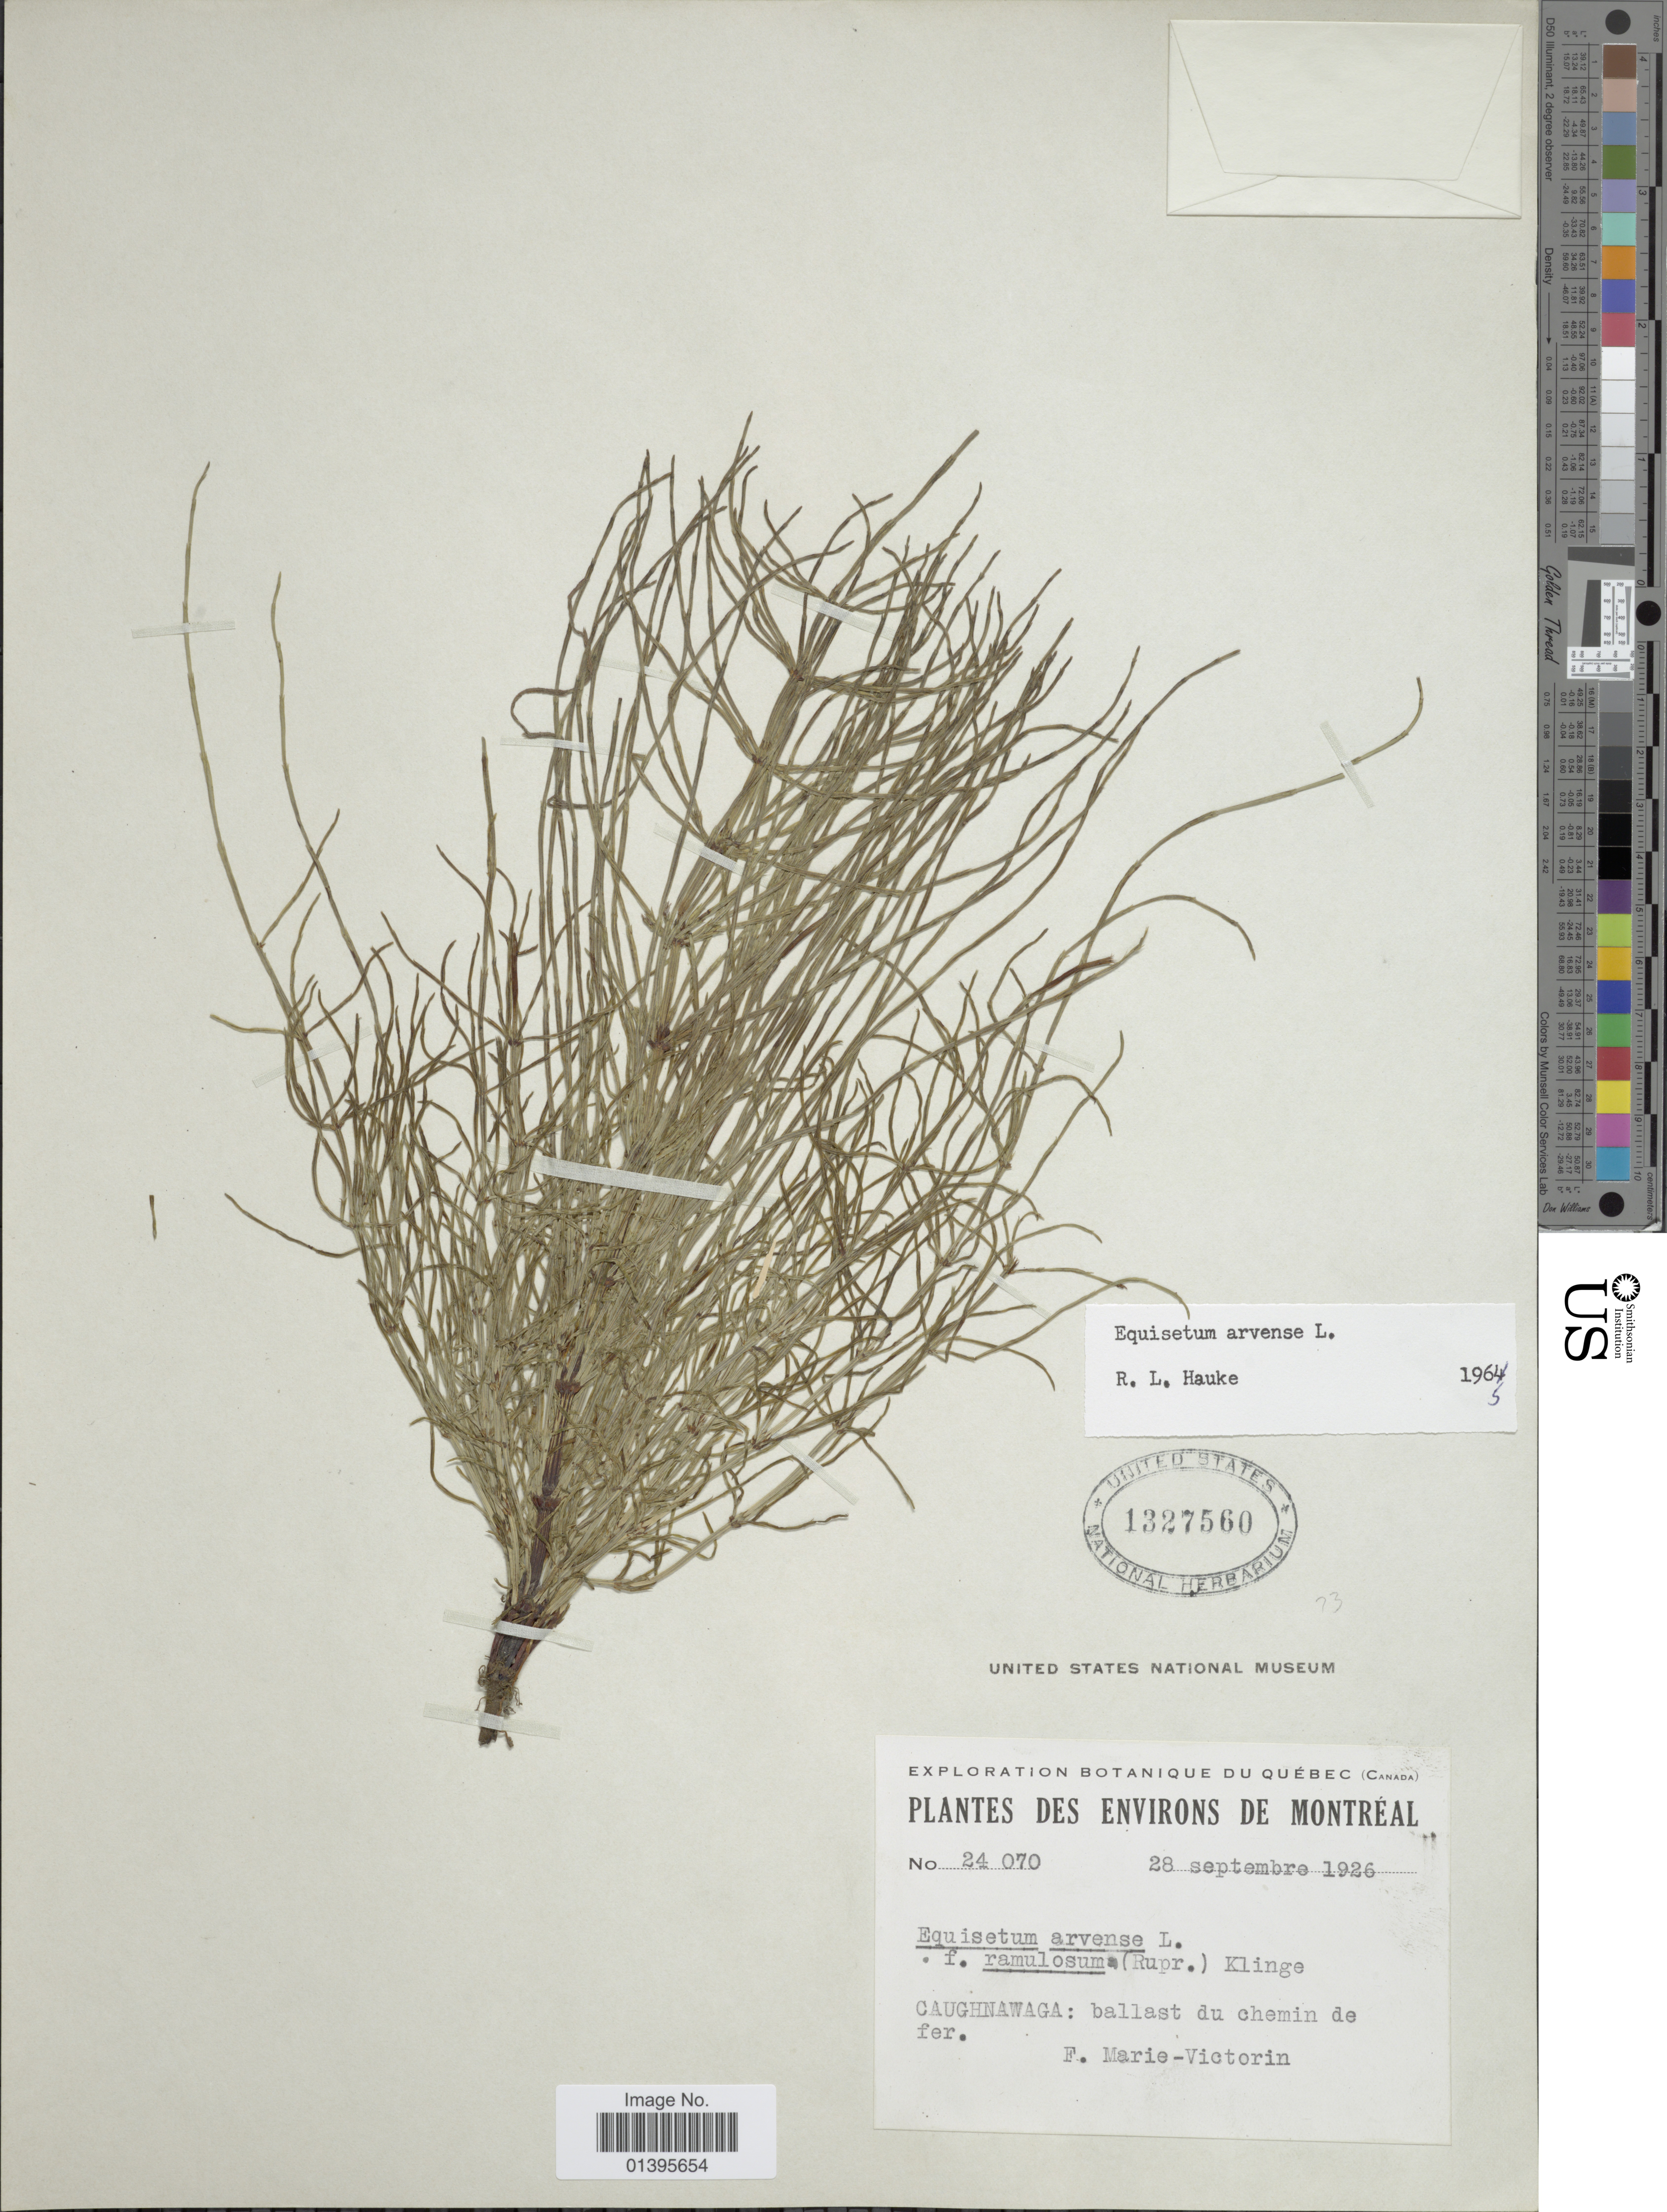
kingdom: Plantae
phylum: Tracheophyta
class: Polypodiopsida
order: Equisetales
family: Equisetaceae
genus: Equisetum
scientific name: Equisetum arvense f. ramulosum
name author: (Rupr.) Klinge ex Scoggan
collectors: Fr. Marie-Victorin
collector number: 24070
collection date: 1926-09-28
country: Canada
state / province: Quebec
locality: Plantes des Environs de Montréal. Caughnawaga: ballast du chemin de fer.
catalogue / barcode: US 1327560